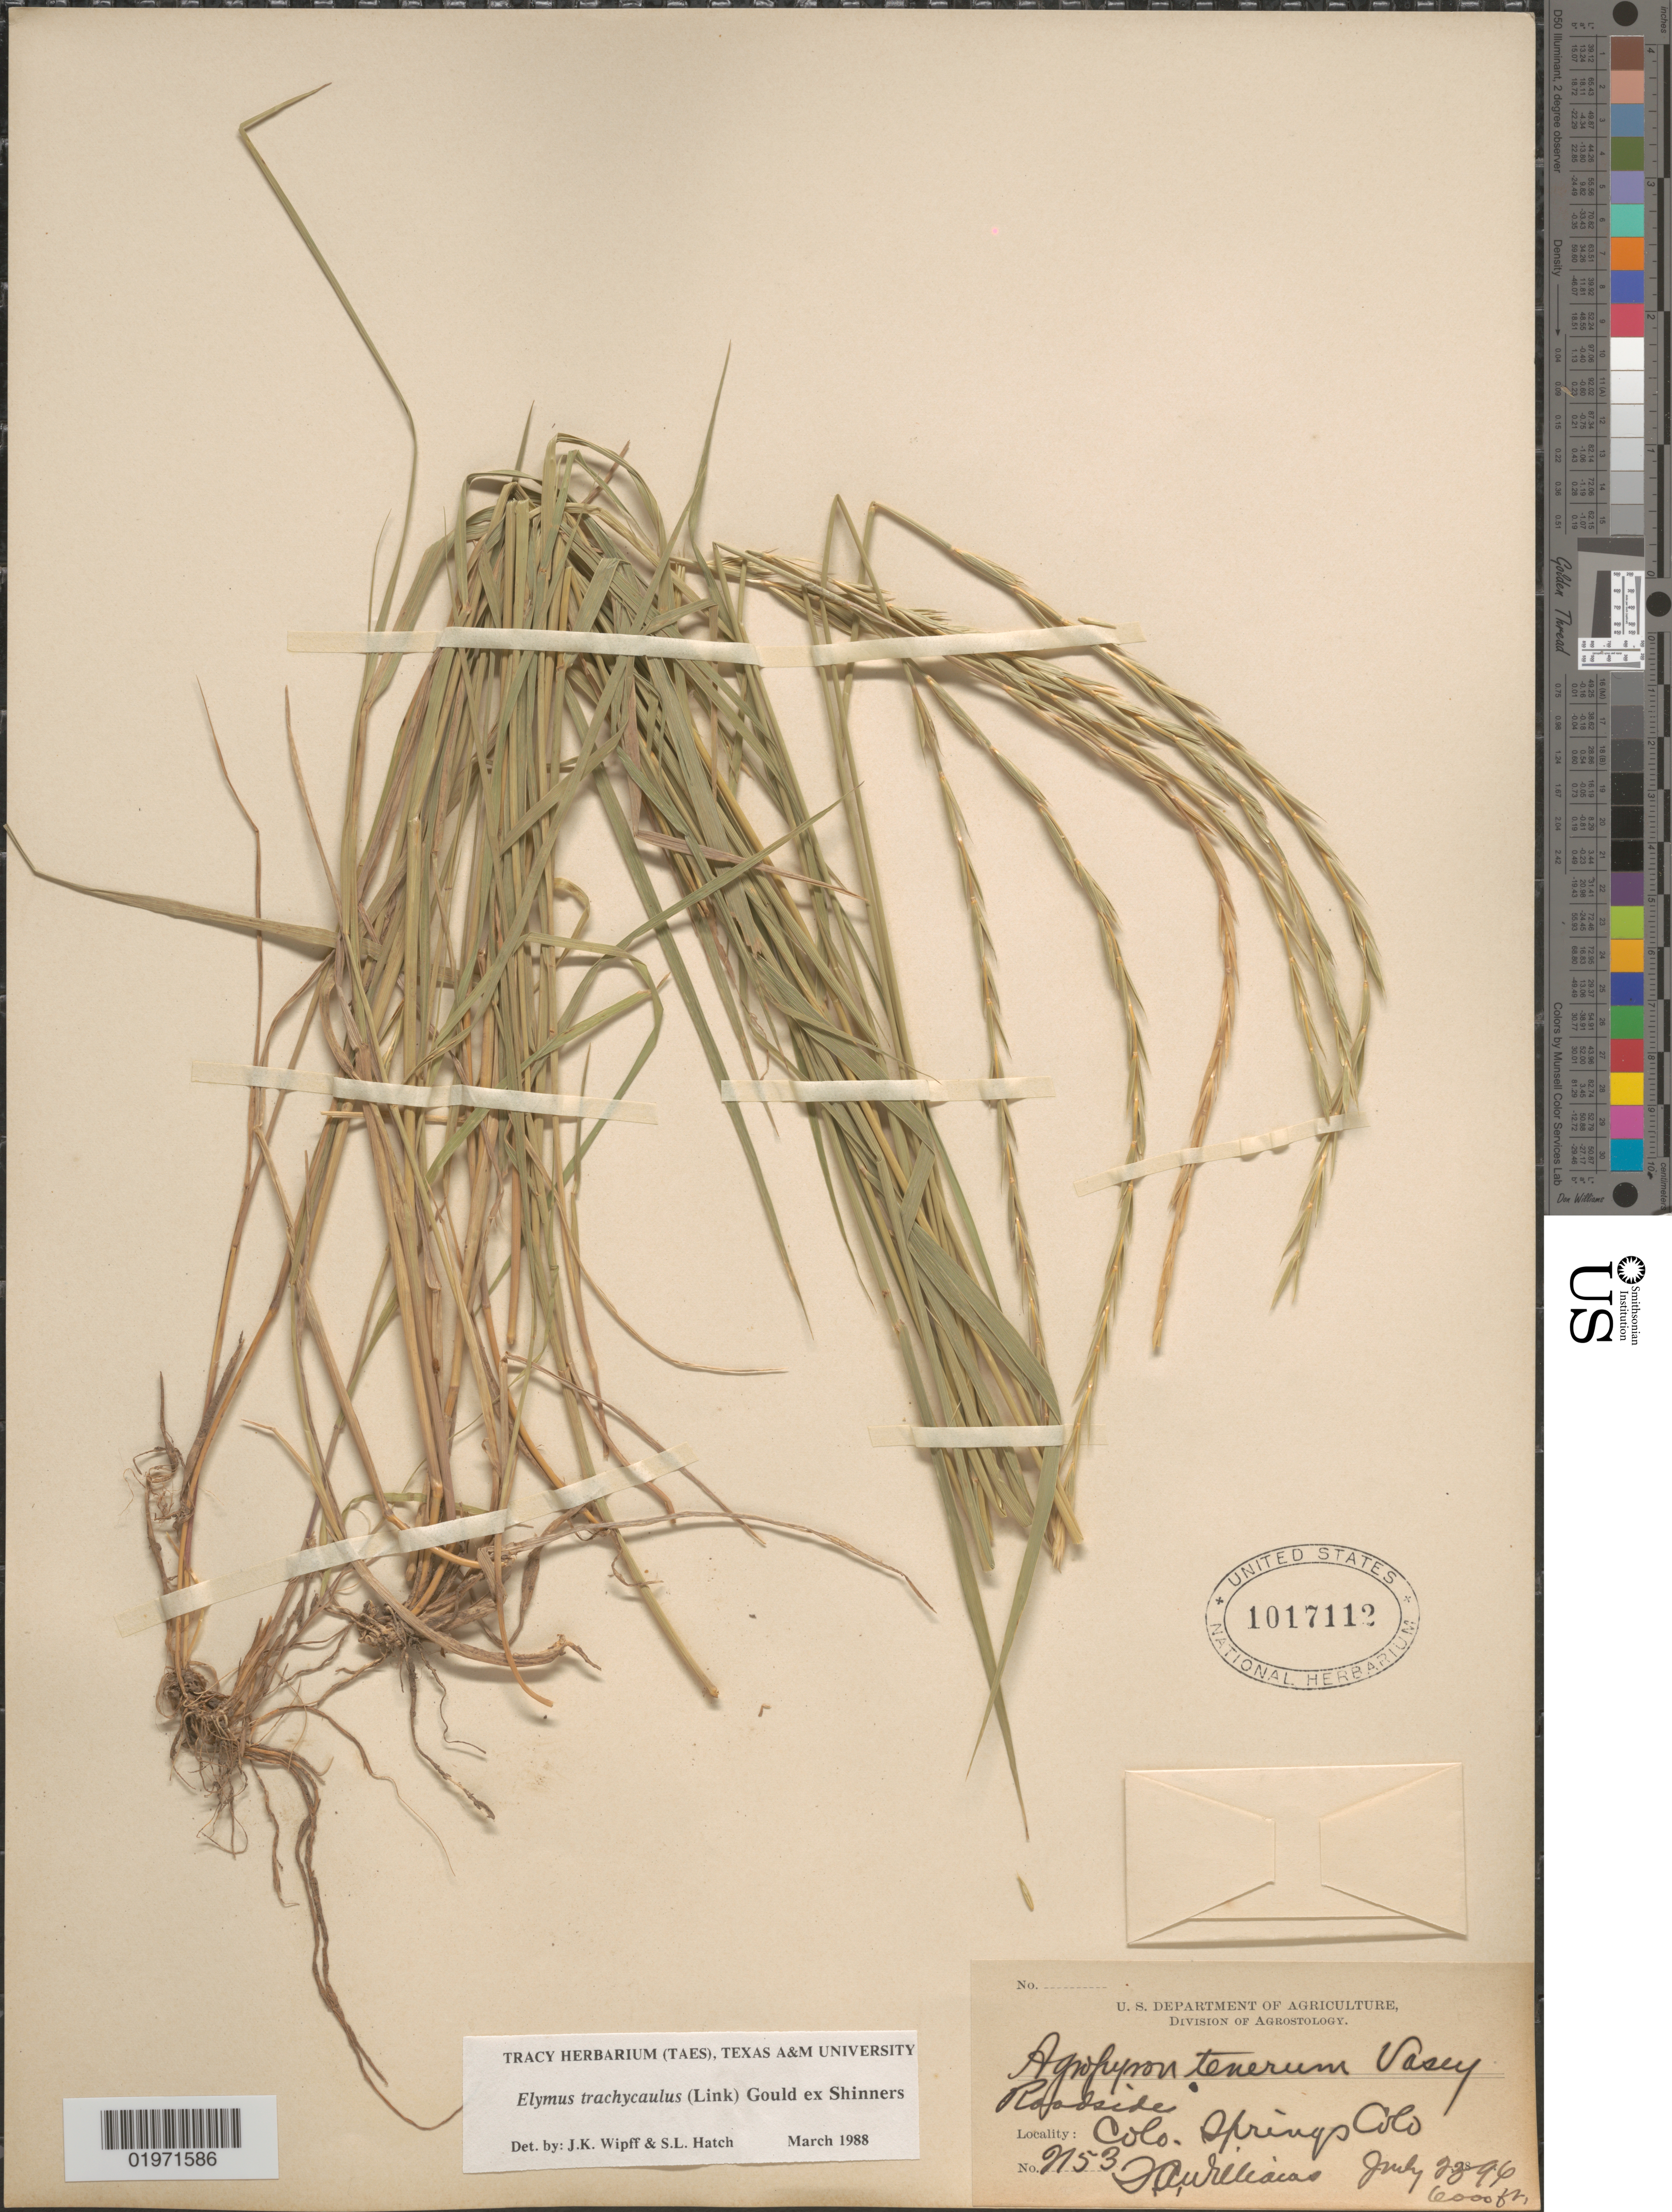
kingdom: Plantae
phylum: Tracheophyta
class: Liliopsida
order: Poales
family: Poaceae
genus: Elymus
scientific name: Elymus trachycaulus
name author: (Link) Gould ex Shinners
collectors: T. Williams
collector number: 2153*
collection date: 1896-07-23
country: United States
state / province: Colorado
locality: Colo. Springs.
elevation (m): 1829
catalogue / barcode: US 1017112